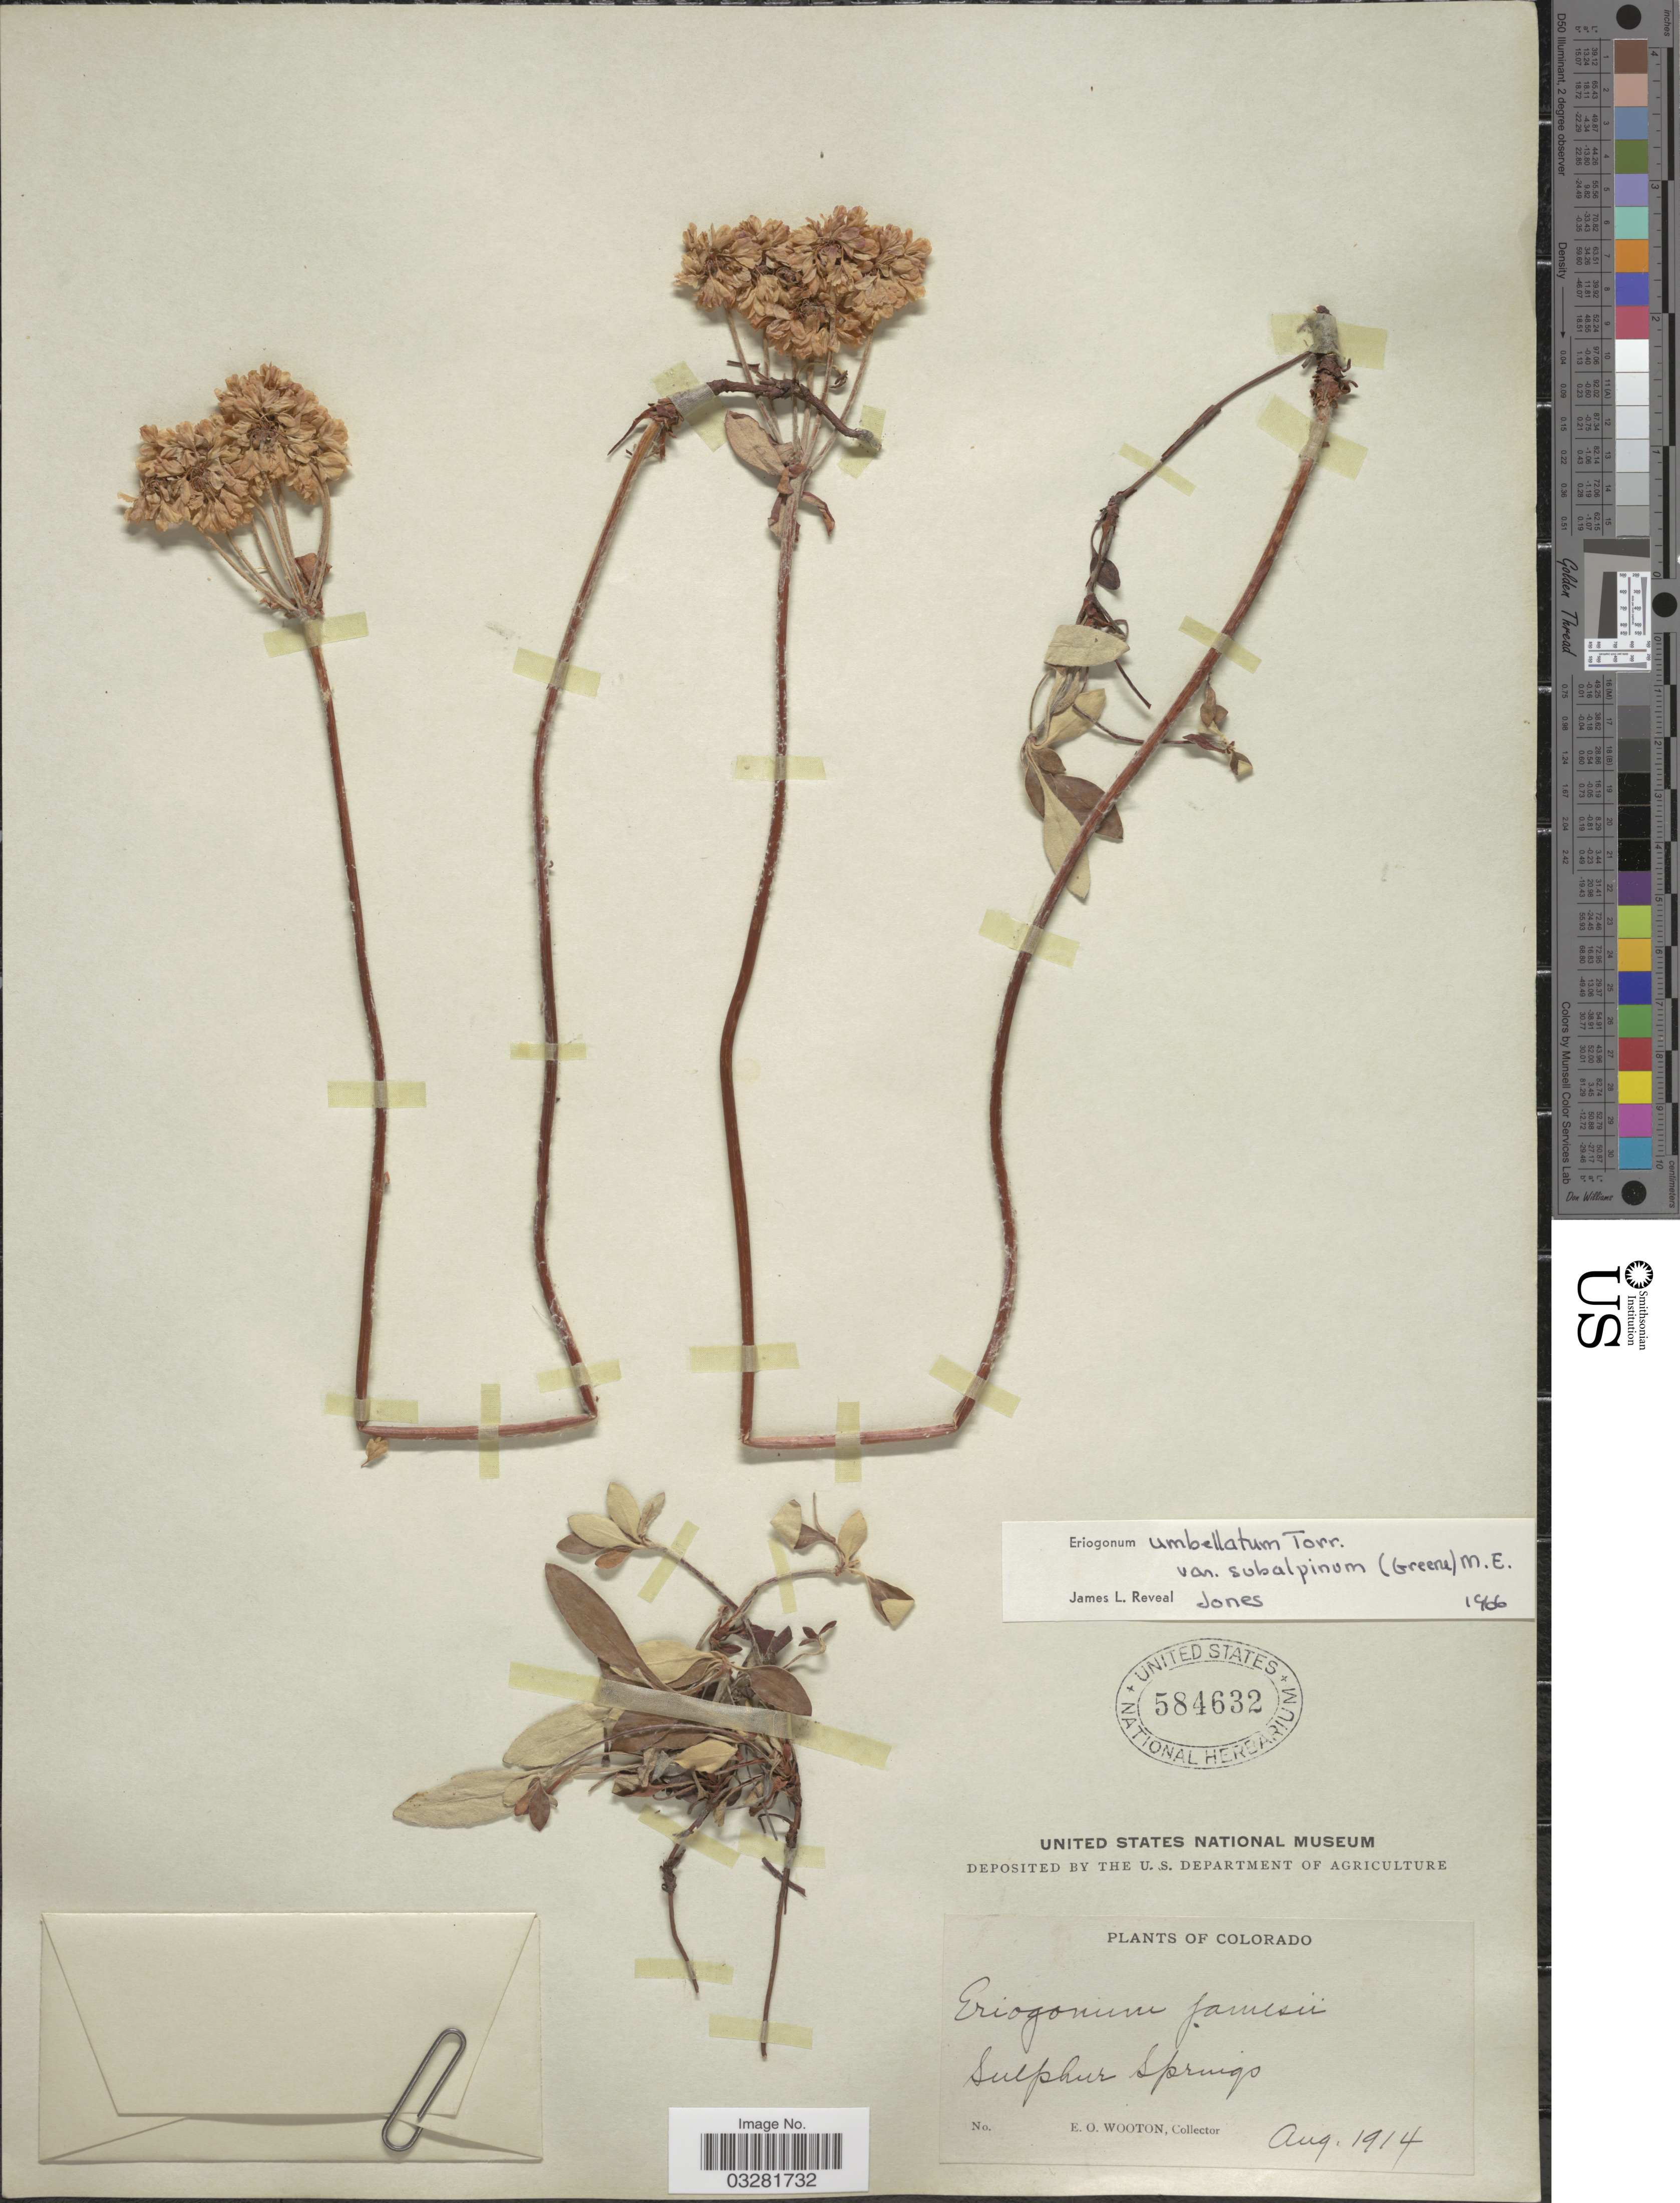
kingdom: Plantae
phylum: Tracheophyta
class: Magnoliopsida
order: Caryophyllales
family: Polygonaceae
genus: Eriogonum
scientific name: Eriogonum umbellatum var. subalpinum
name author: M.E. Jones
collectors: E. O. Wooton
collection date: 1914-08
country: United States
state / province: Colorado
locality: Sulphur Springs.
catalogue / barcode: US 584632